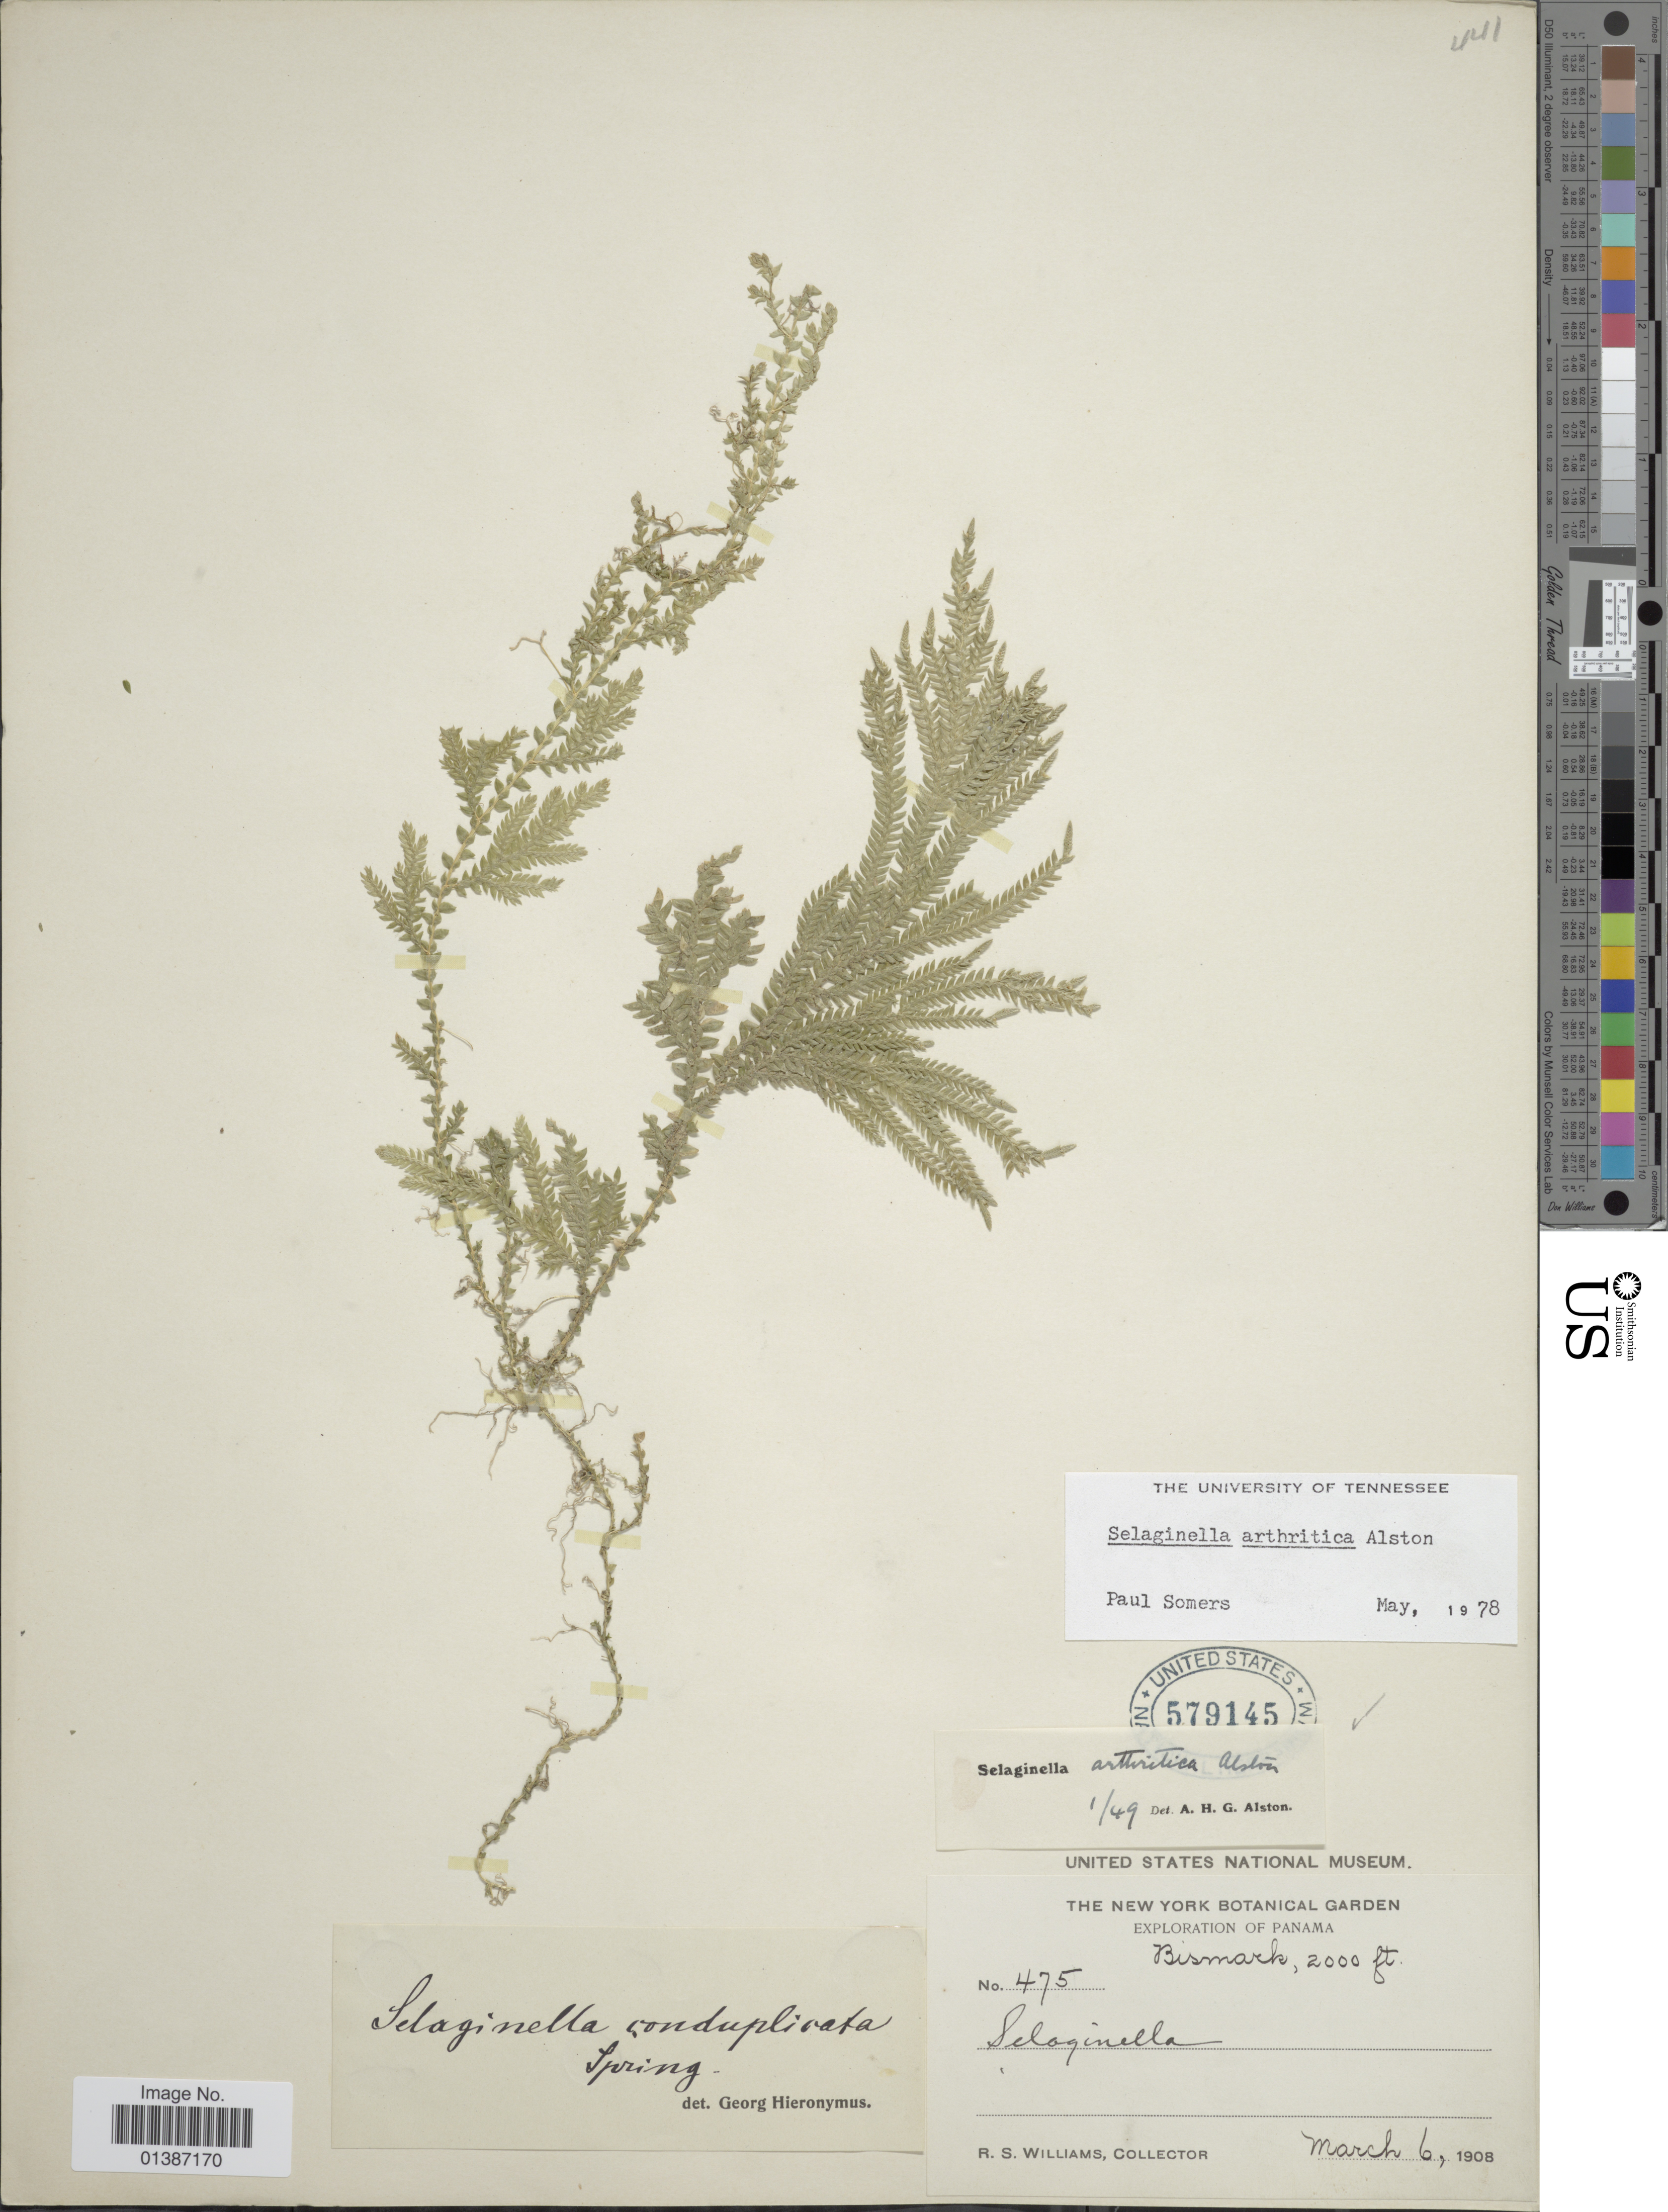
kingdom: Plantae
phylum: Tracheophyta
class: Lycopodiopsida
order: Selaginellales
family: Selaginellaceae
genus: Selaginella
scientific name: Selaginella arthritica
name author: Alston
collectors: R. S. Williams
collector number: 475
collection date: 1908-03-06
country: Panama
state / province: Panamá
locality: Bismark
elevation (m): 610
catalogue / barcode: US 579145